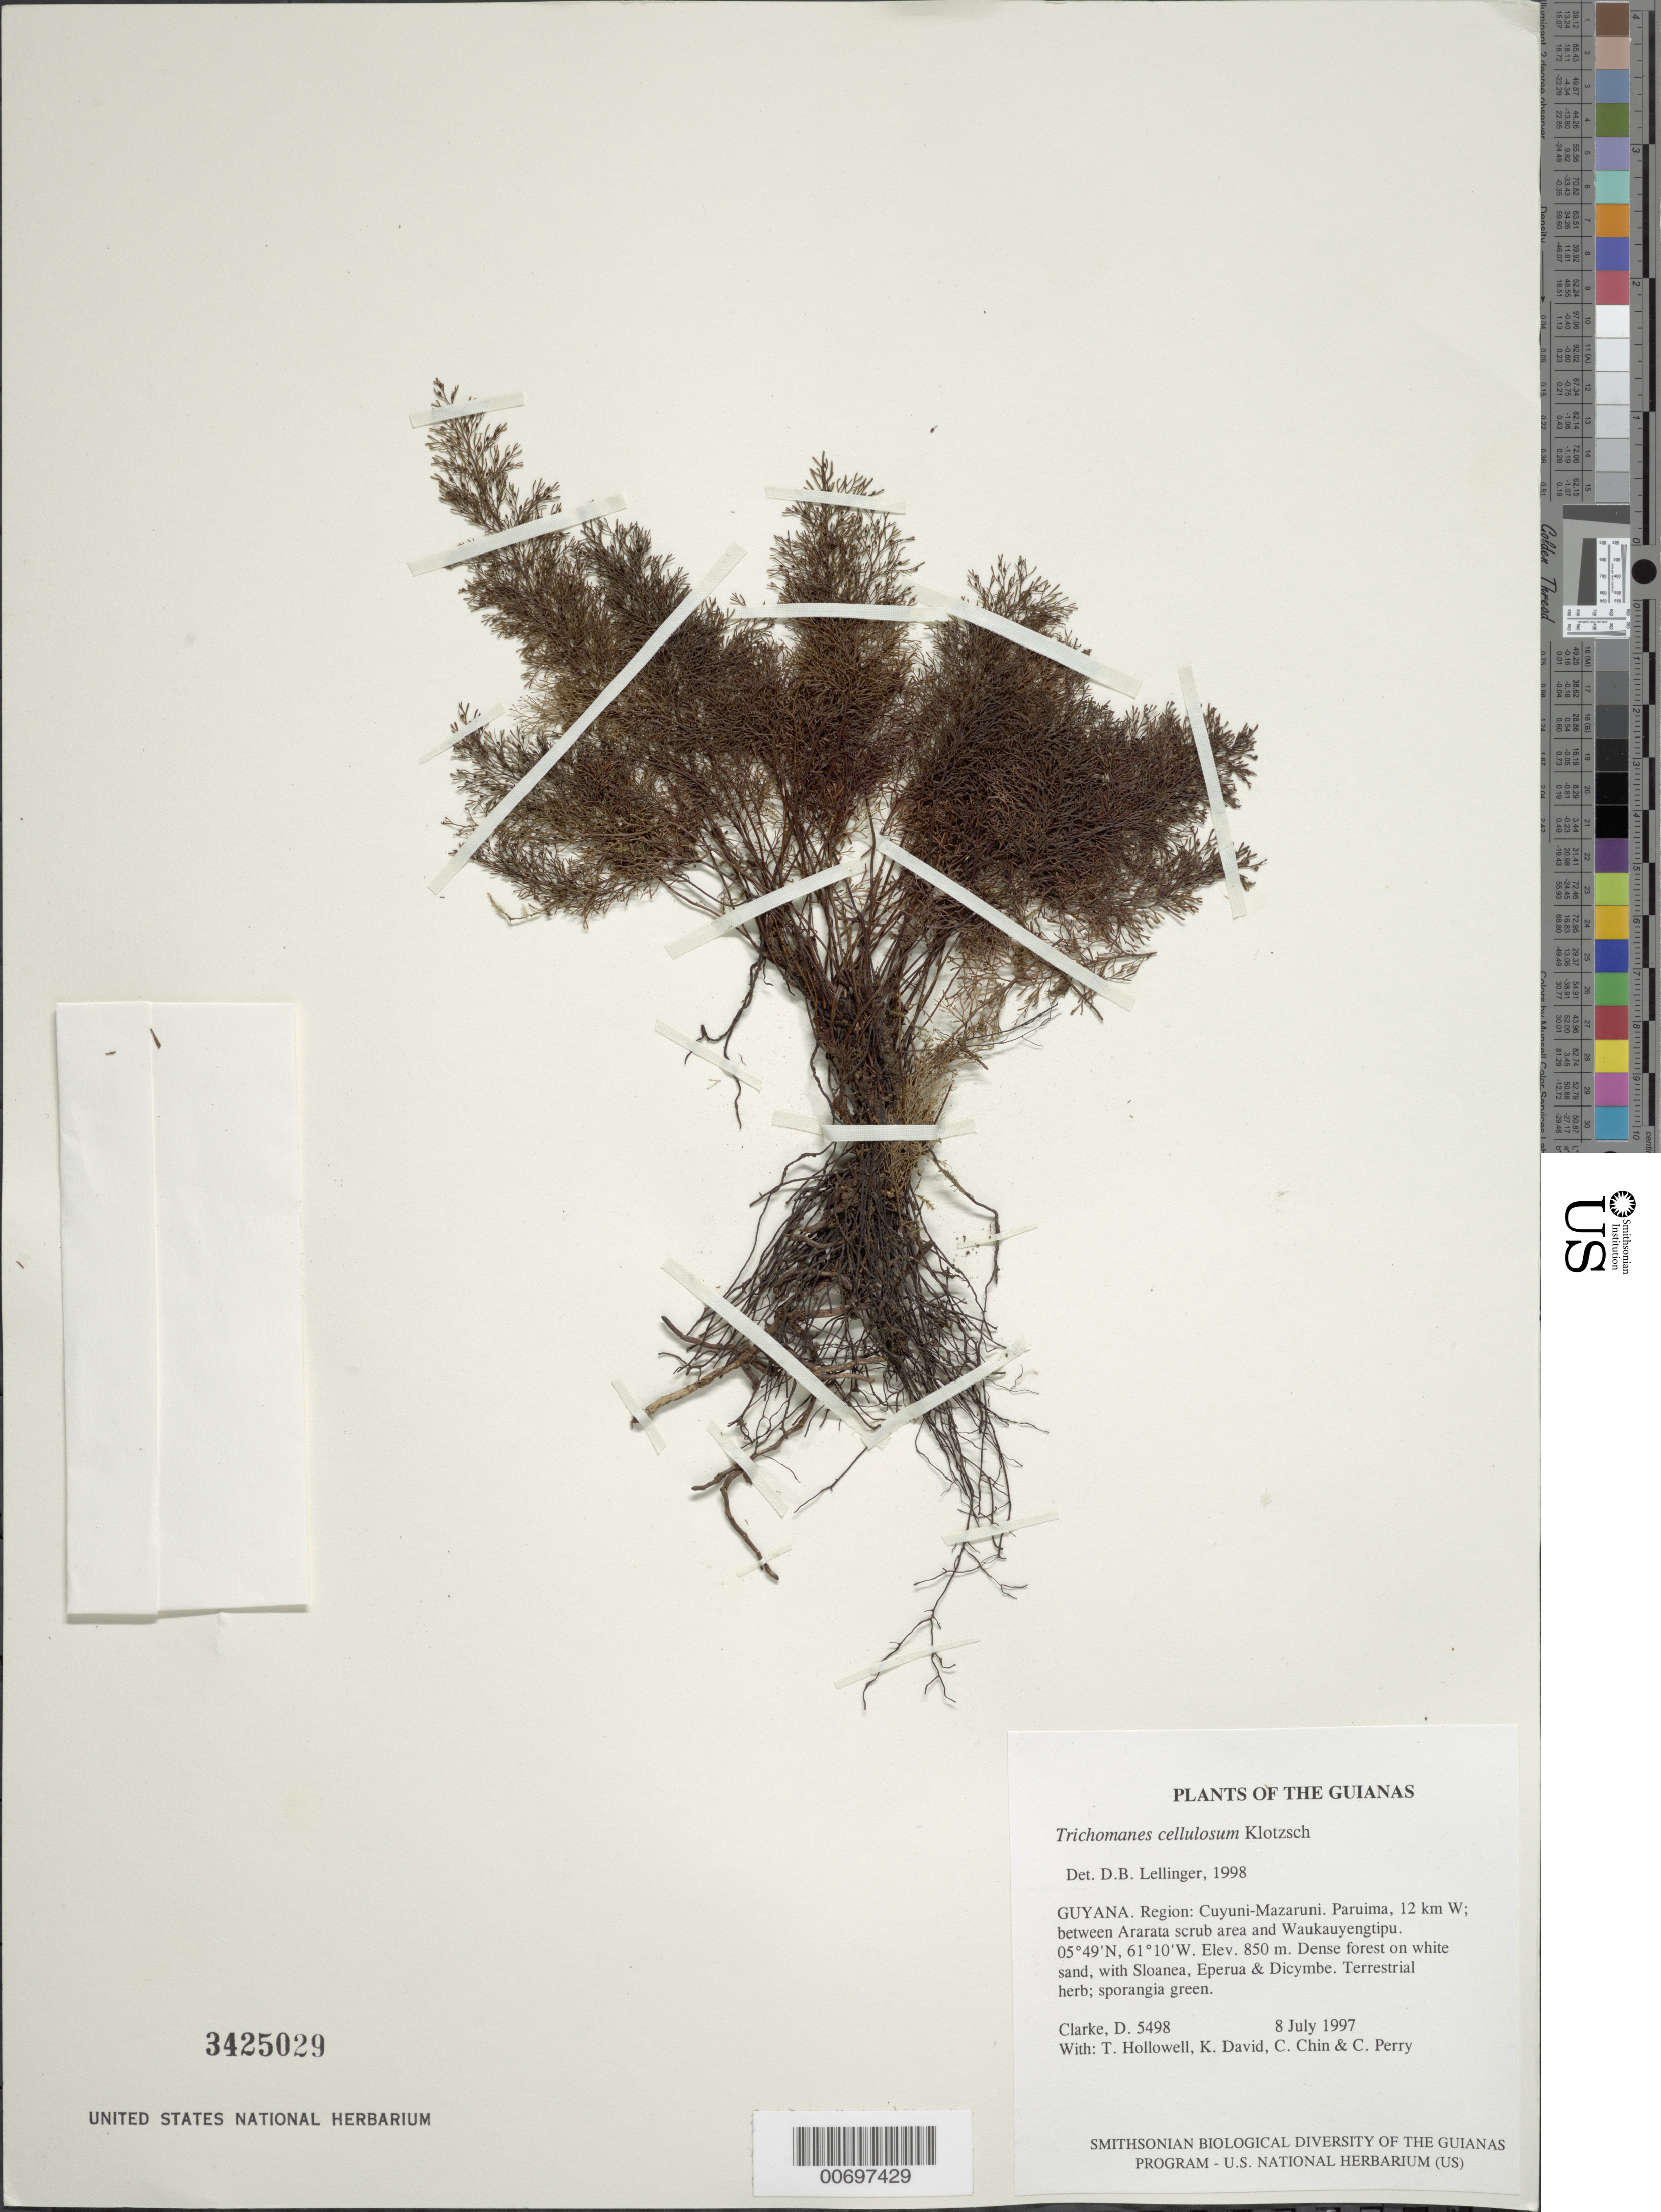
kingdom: Plantae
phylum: Tracheophyta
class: Polypodiopsida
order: Hymenophyllales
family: Hymenophyllaceae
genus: Abrodictyum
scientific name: Abrodictyum cellulosum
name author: (Klotzsch) Ebihara & Dubuisson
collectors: H. D. Clarke, T. Hollowell, K. David, C. Chin & C. Perry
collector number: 5498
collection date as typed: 8 July 1997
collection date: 1997-07-08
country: Guyana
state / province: Cuyuni-Mazaruni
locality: Paruima, 12 km W; between Ararata scrub area and Waukauyengtipu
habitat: Dense forest on white sand, with Sloanea, Eperua & Dicymbe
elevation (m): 850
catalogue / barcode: US 3425029